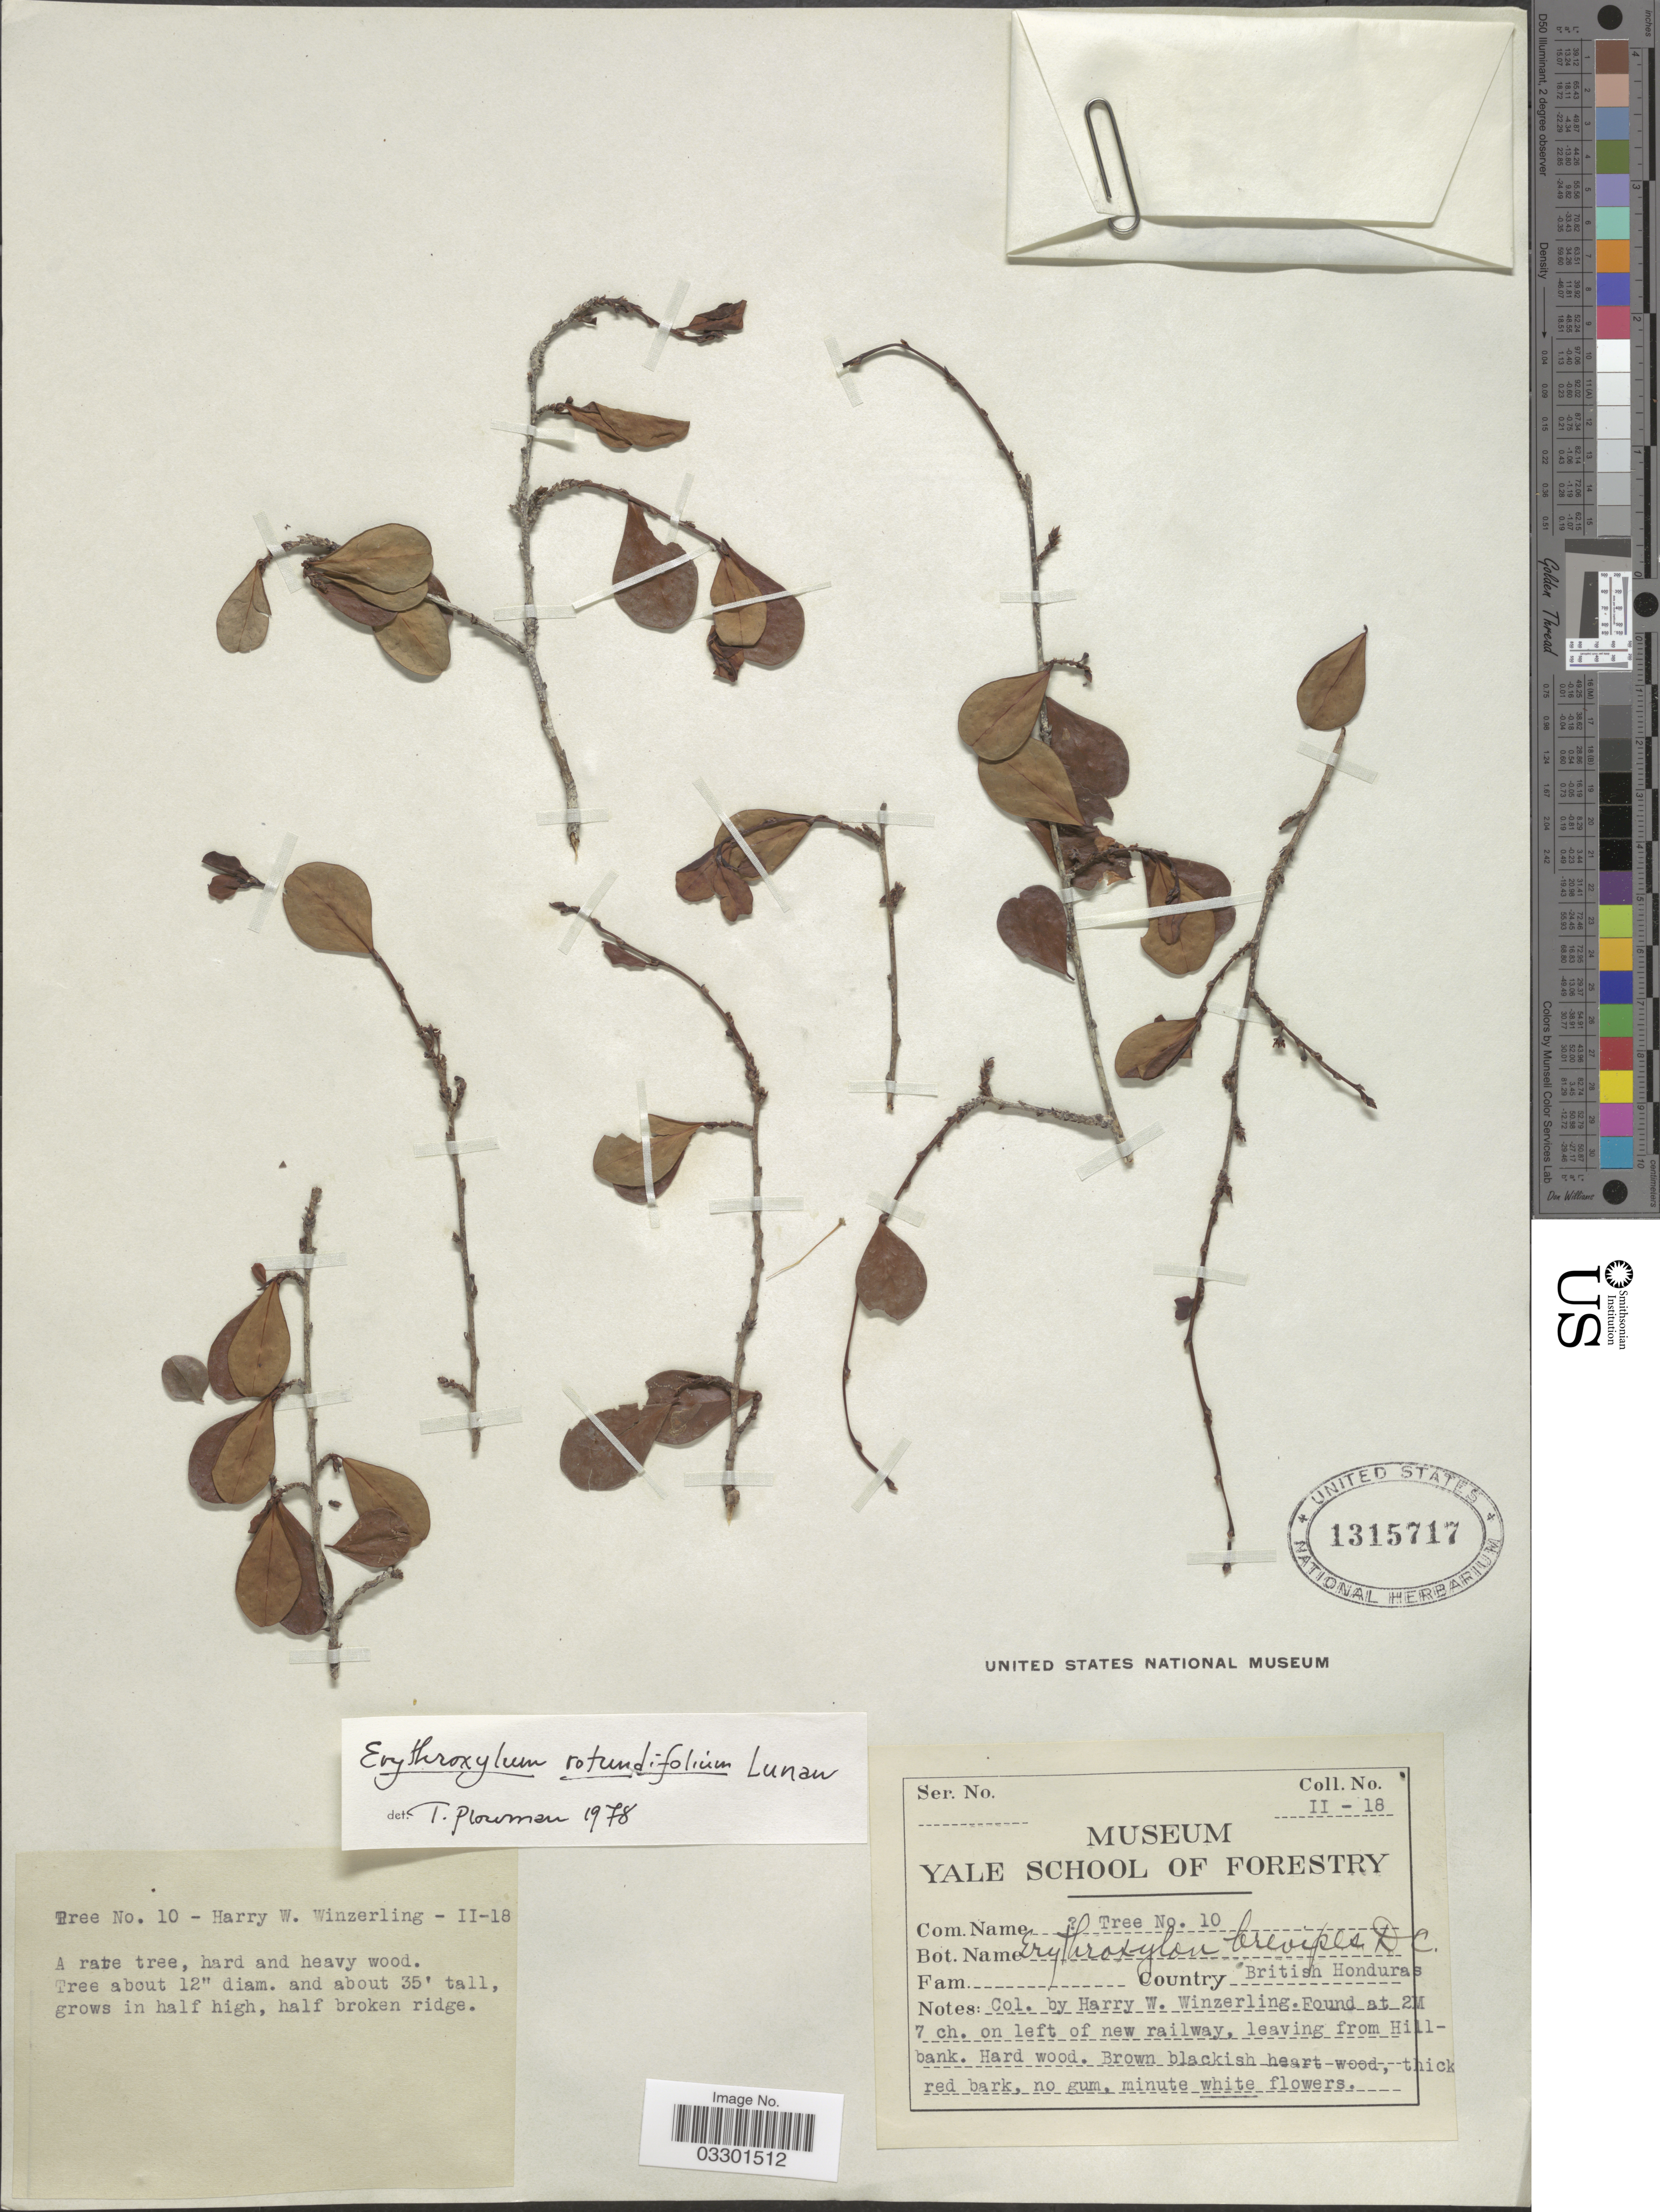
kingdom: Plantae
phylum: Tracheophyta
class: Magnoliopsida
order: Malpighiales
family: Erythroxylaceae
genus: Erythroxylum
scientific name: Erythroxylum rotundifolium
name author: Lunan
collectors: H. Winzerling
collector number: II - 18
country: Belize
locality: British Honduras. On left of new railway, leaving from Hillbank.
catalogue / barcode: US 1315717